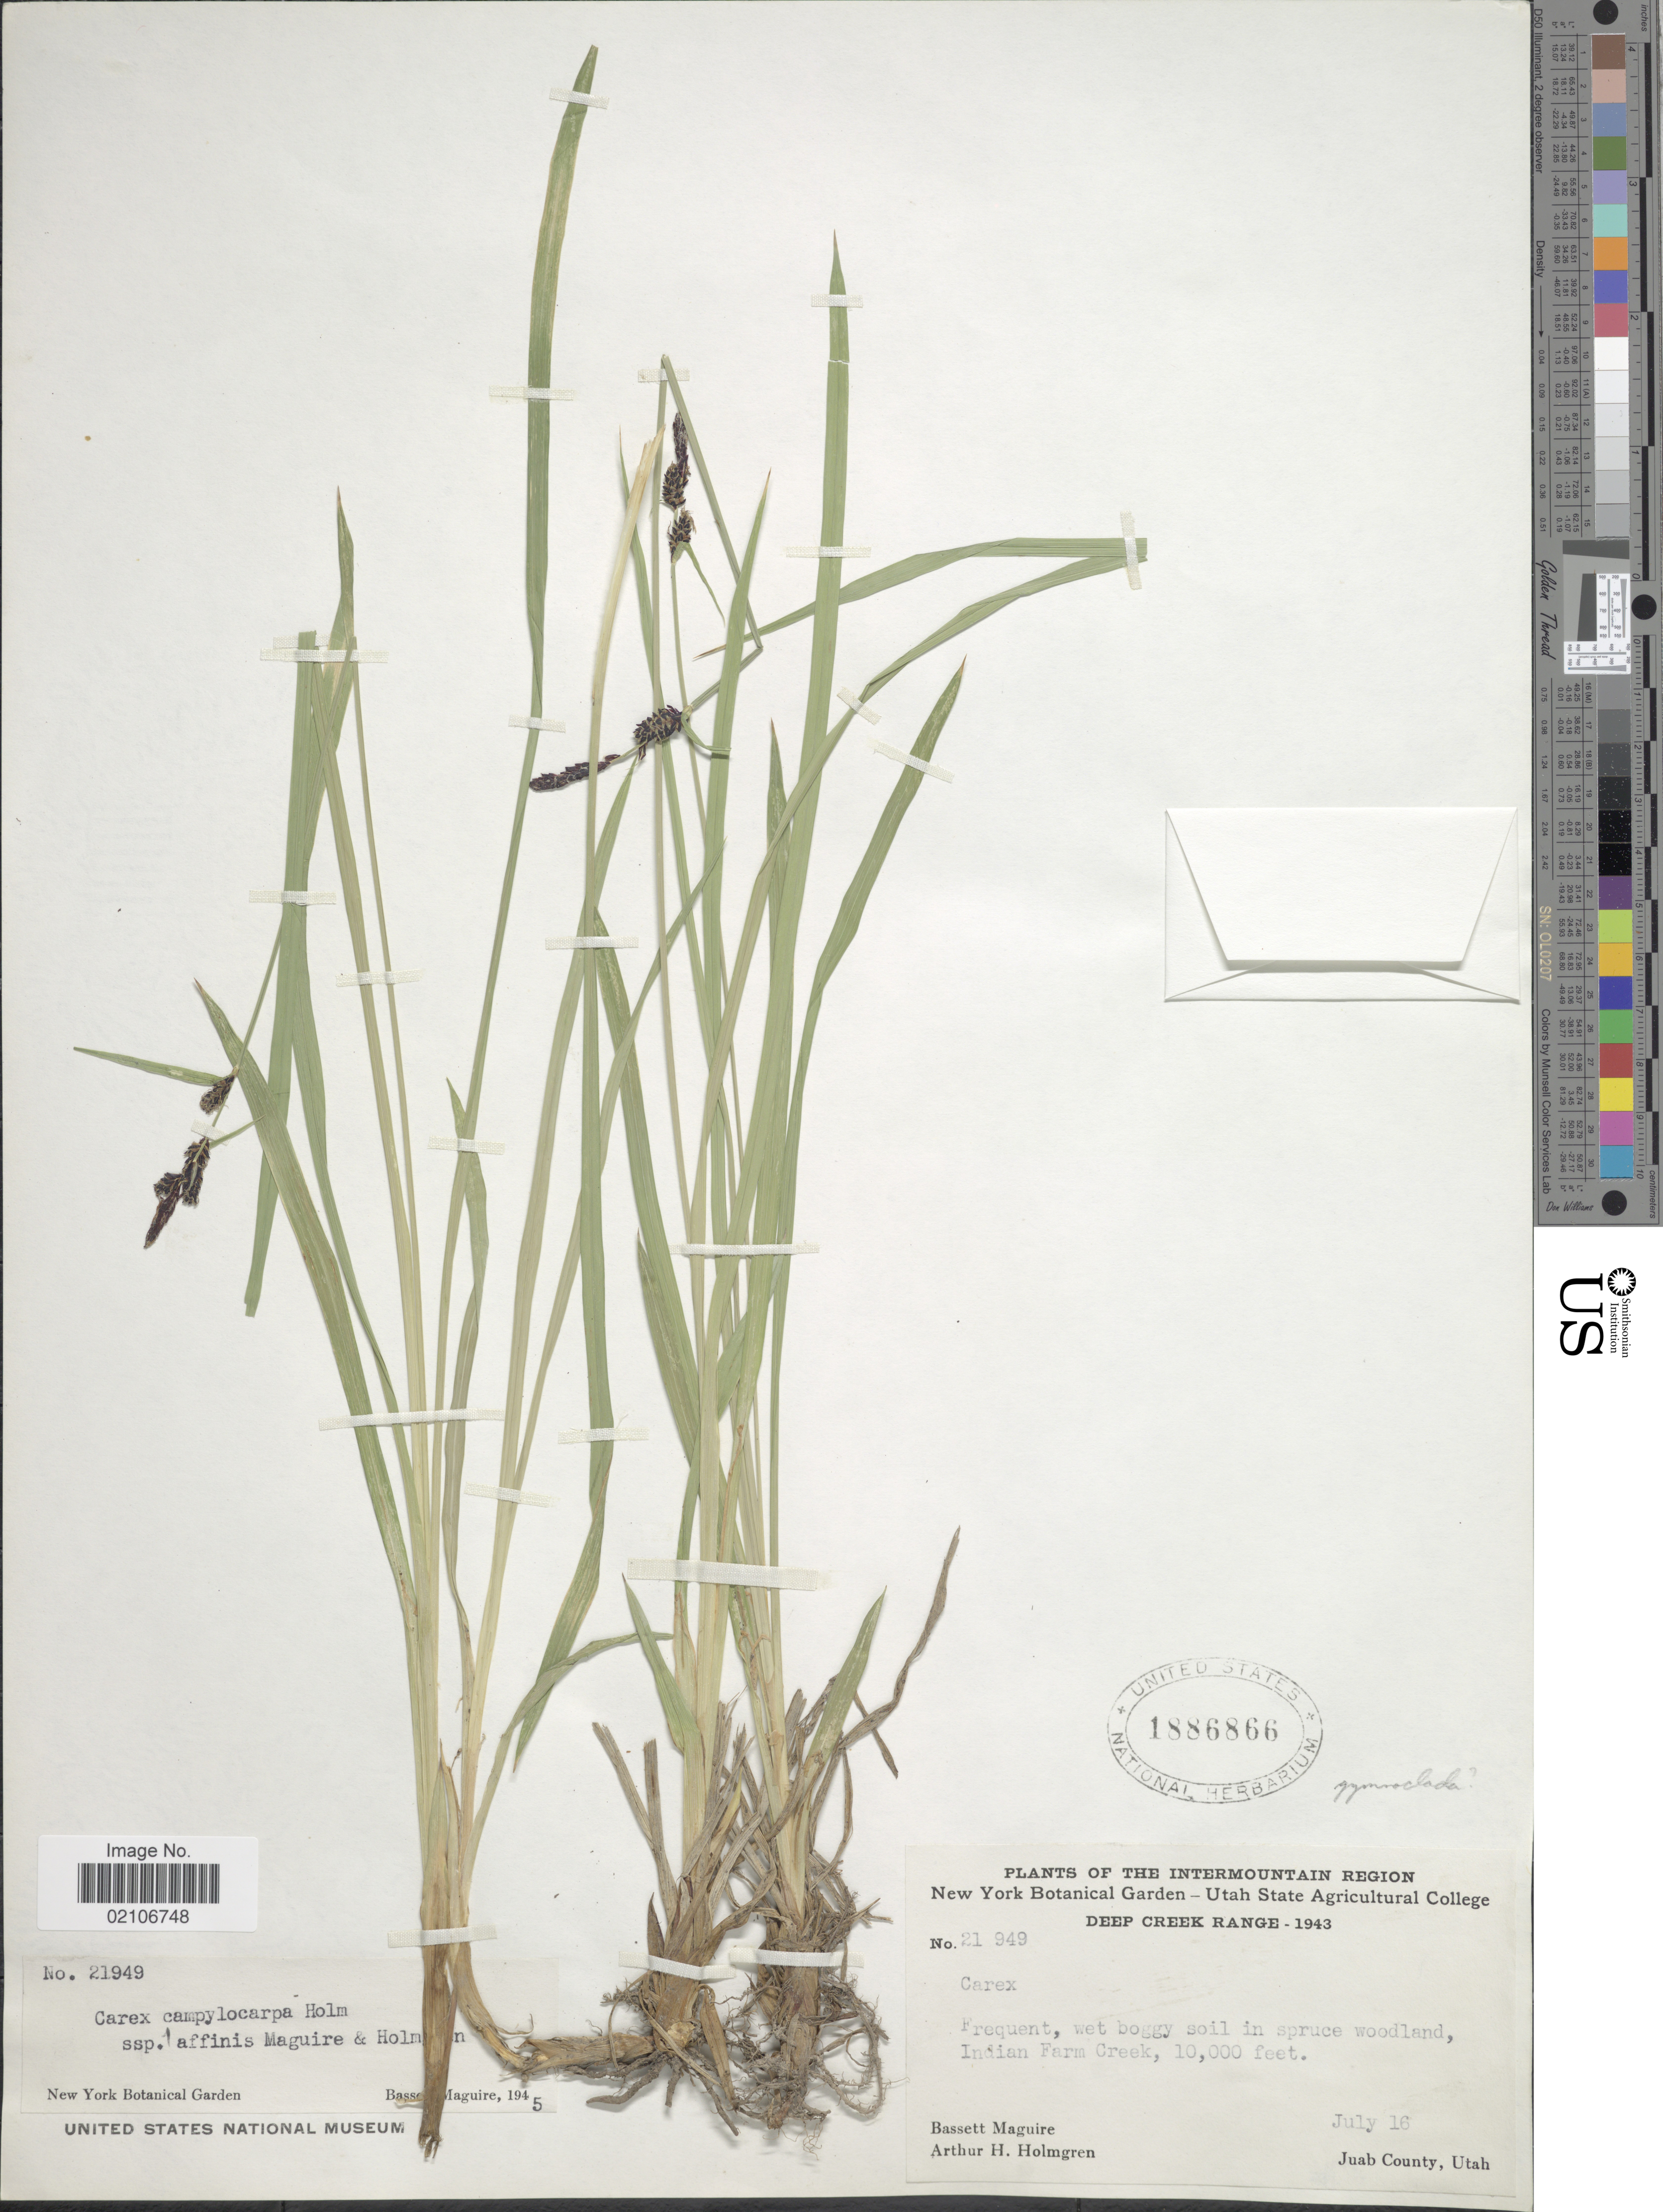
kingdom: Plantae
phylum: Tracheophyta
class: Liliopsida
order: Poales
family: Cyperaceae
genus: Carex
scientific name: Carex scopulorum var. bracteosa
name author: (L.H. Bailey) F.J. Herm.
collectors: A. H. Holmgren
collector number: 21949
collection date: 1943-07-16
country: United States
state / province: Utah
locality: The Intermountain Region, Frequent, wet boggy soil in spruce woodland, Indian Farm Creek, JUab County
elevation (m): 3048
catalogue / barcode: US 1886866